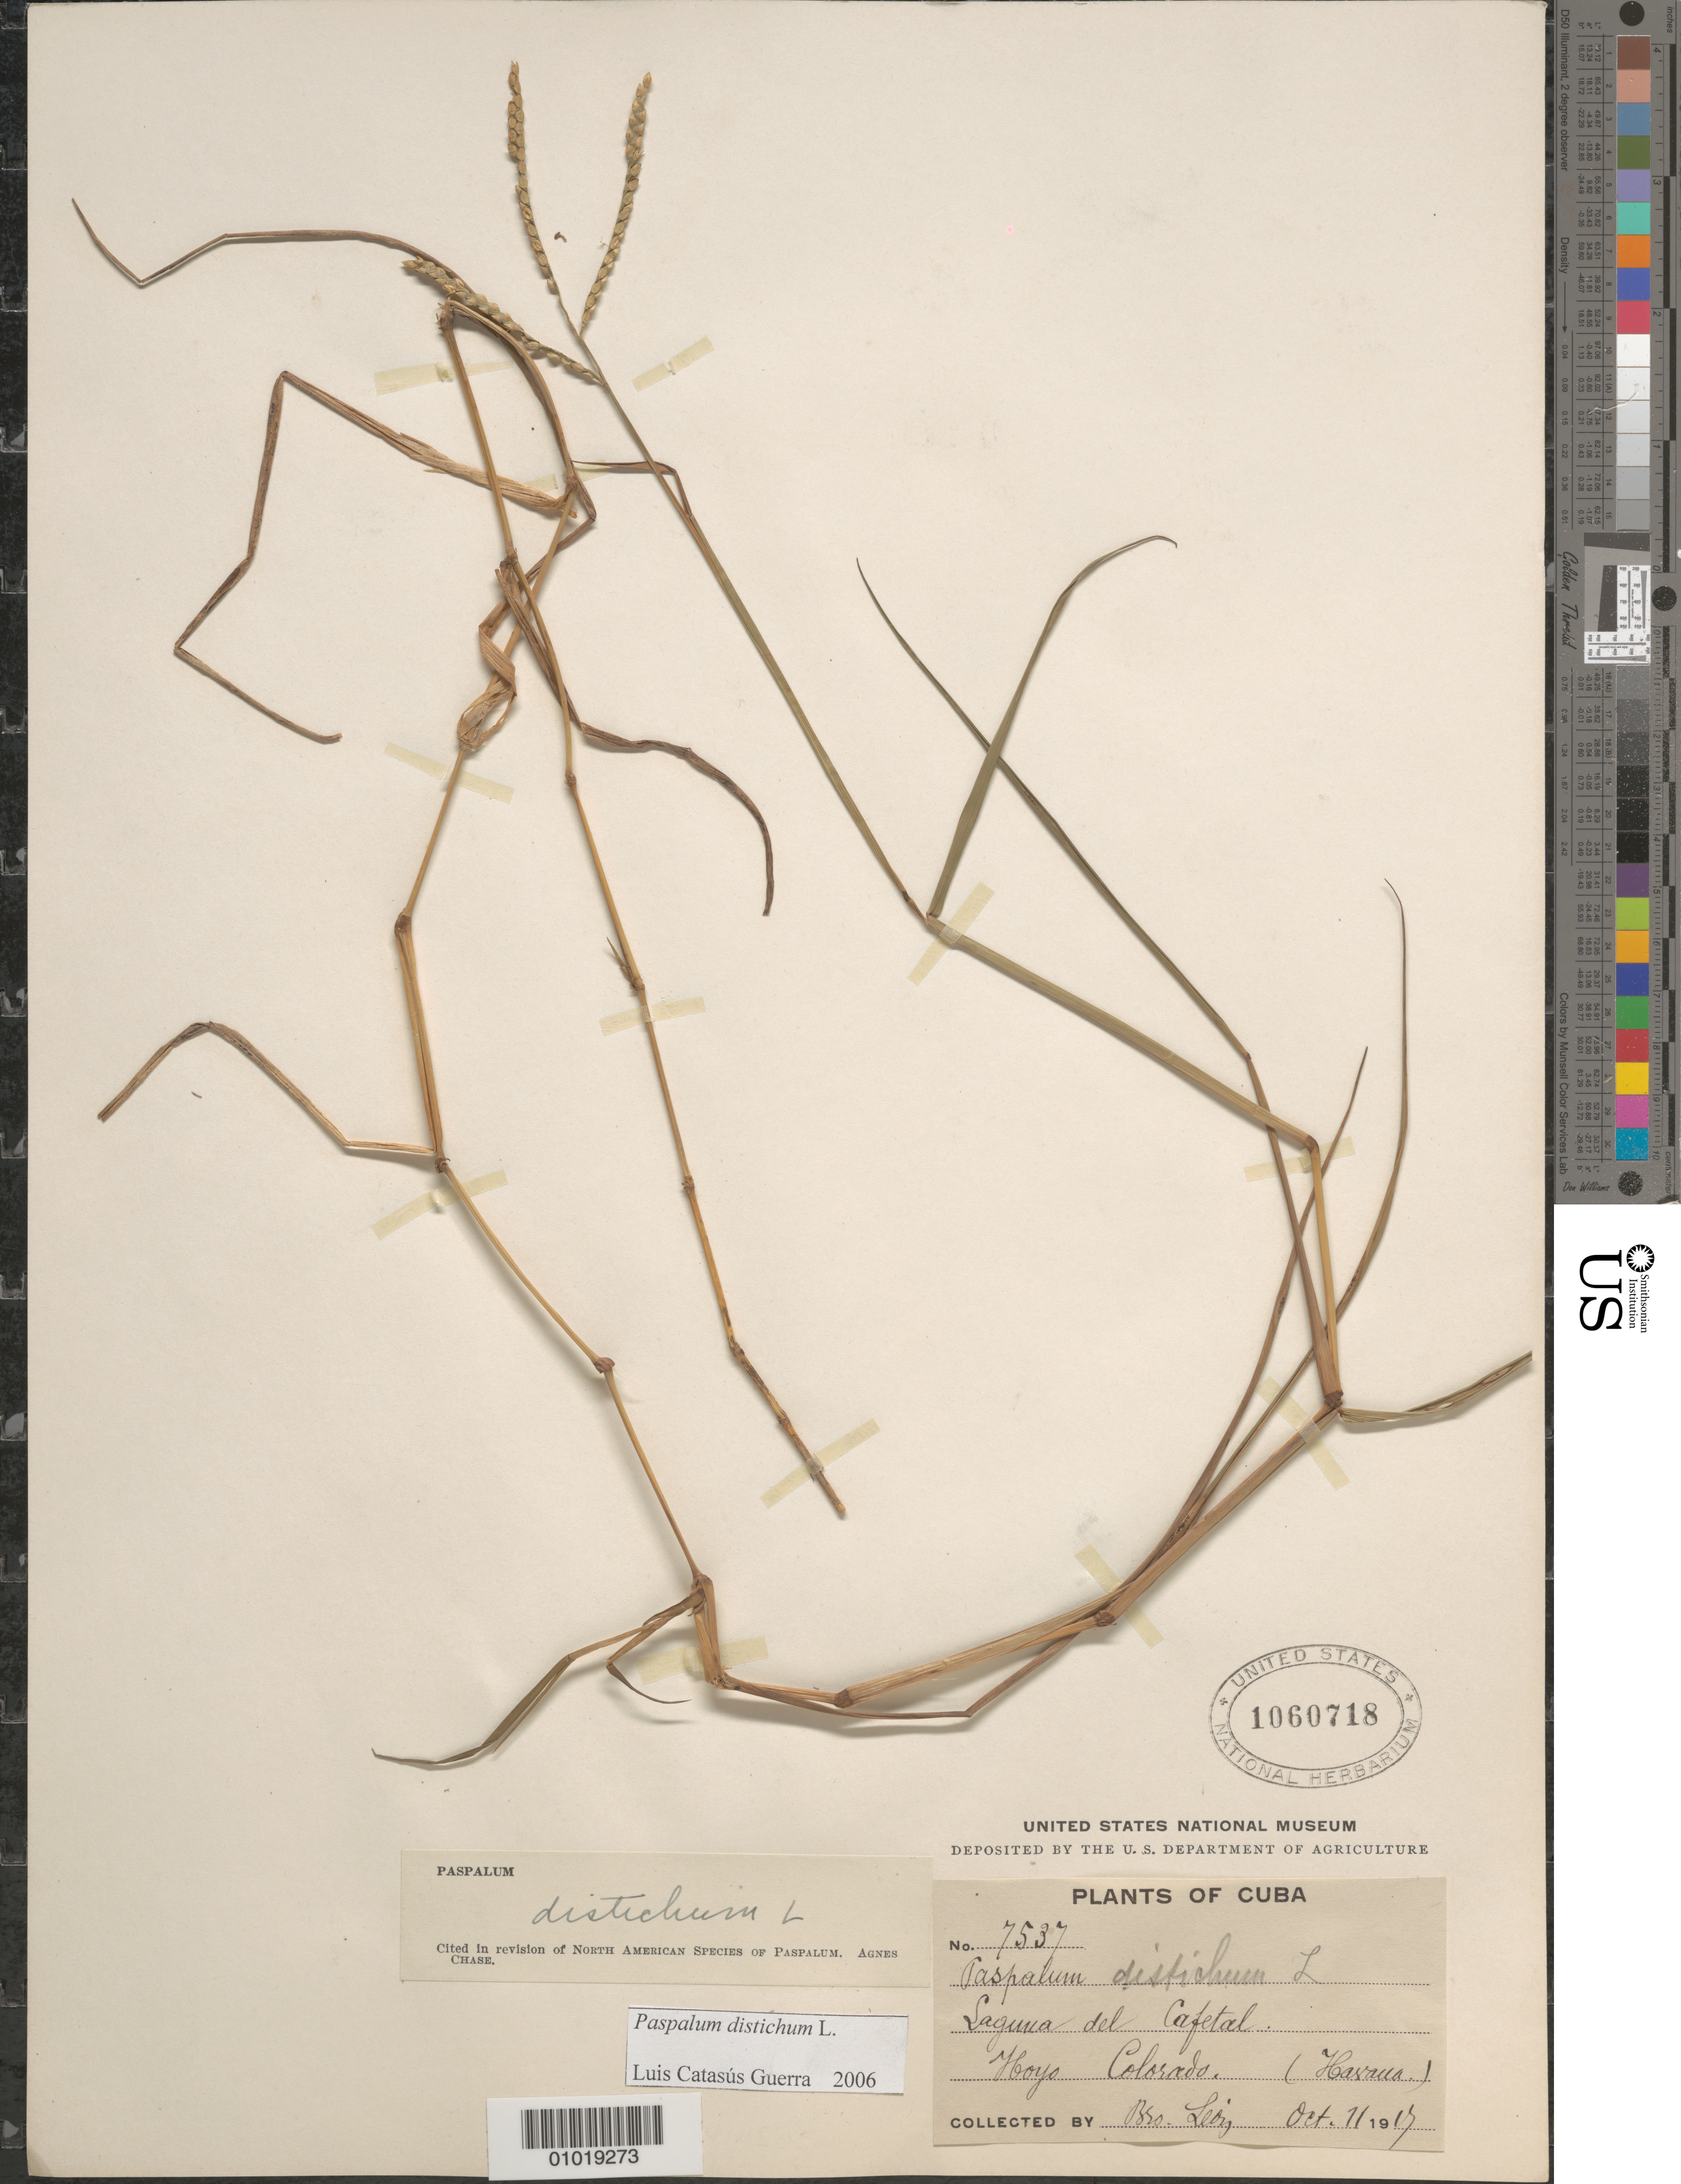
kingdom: Plantae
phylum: Tracheophyta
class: Liliopsida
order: Poales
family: Poaceae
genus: Paspalum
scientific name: Paspalum distichum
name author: L.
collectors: Bro. León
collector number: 7537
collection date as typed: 11 Oct 1917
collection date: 1917-10-11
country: Cuba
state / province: La Habana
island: Cuba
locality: Laguna de Cafetal, Hoyo Colorado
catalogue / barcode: US 1060718